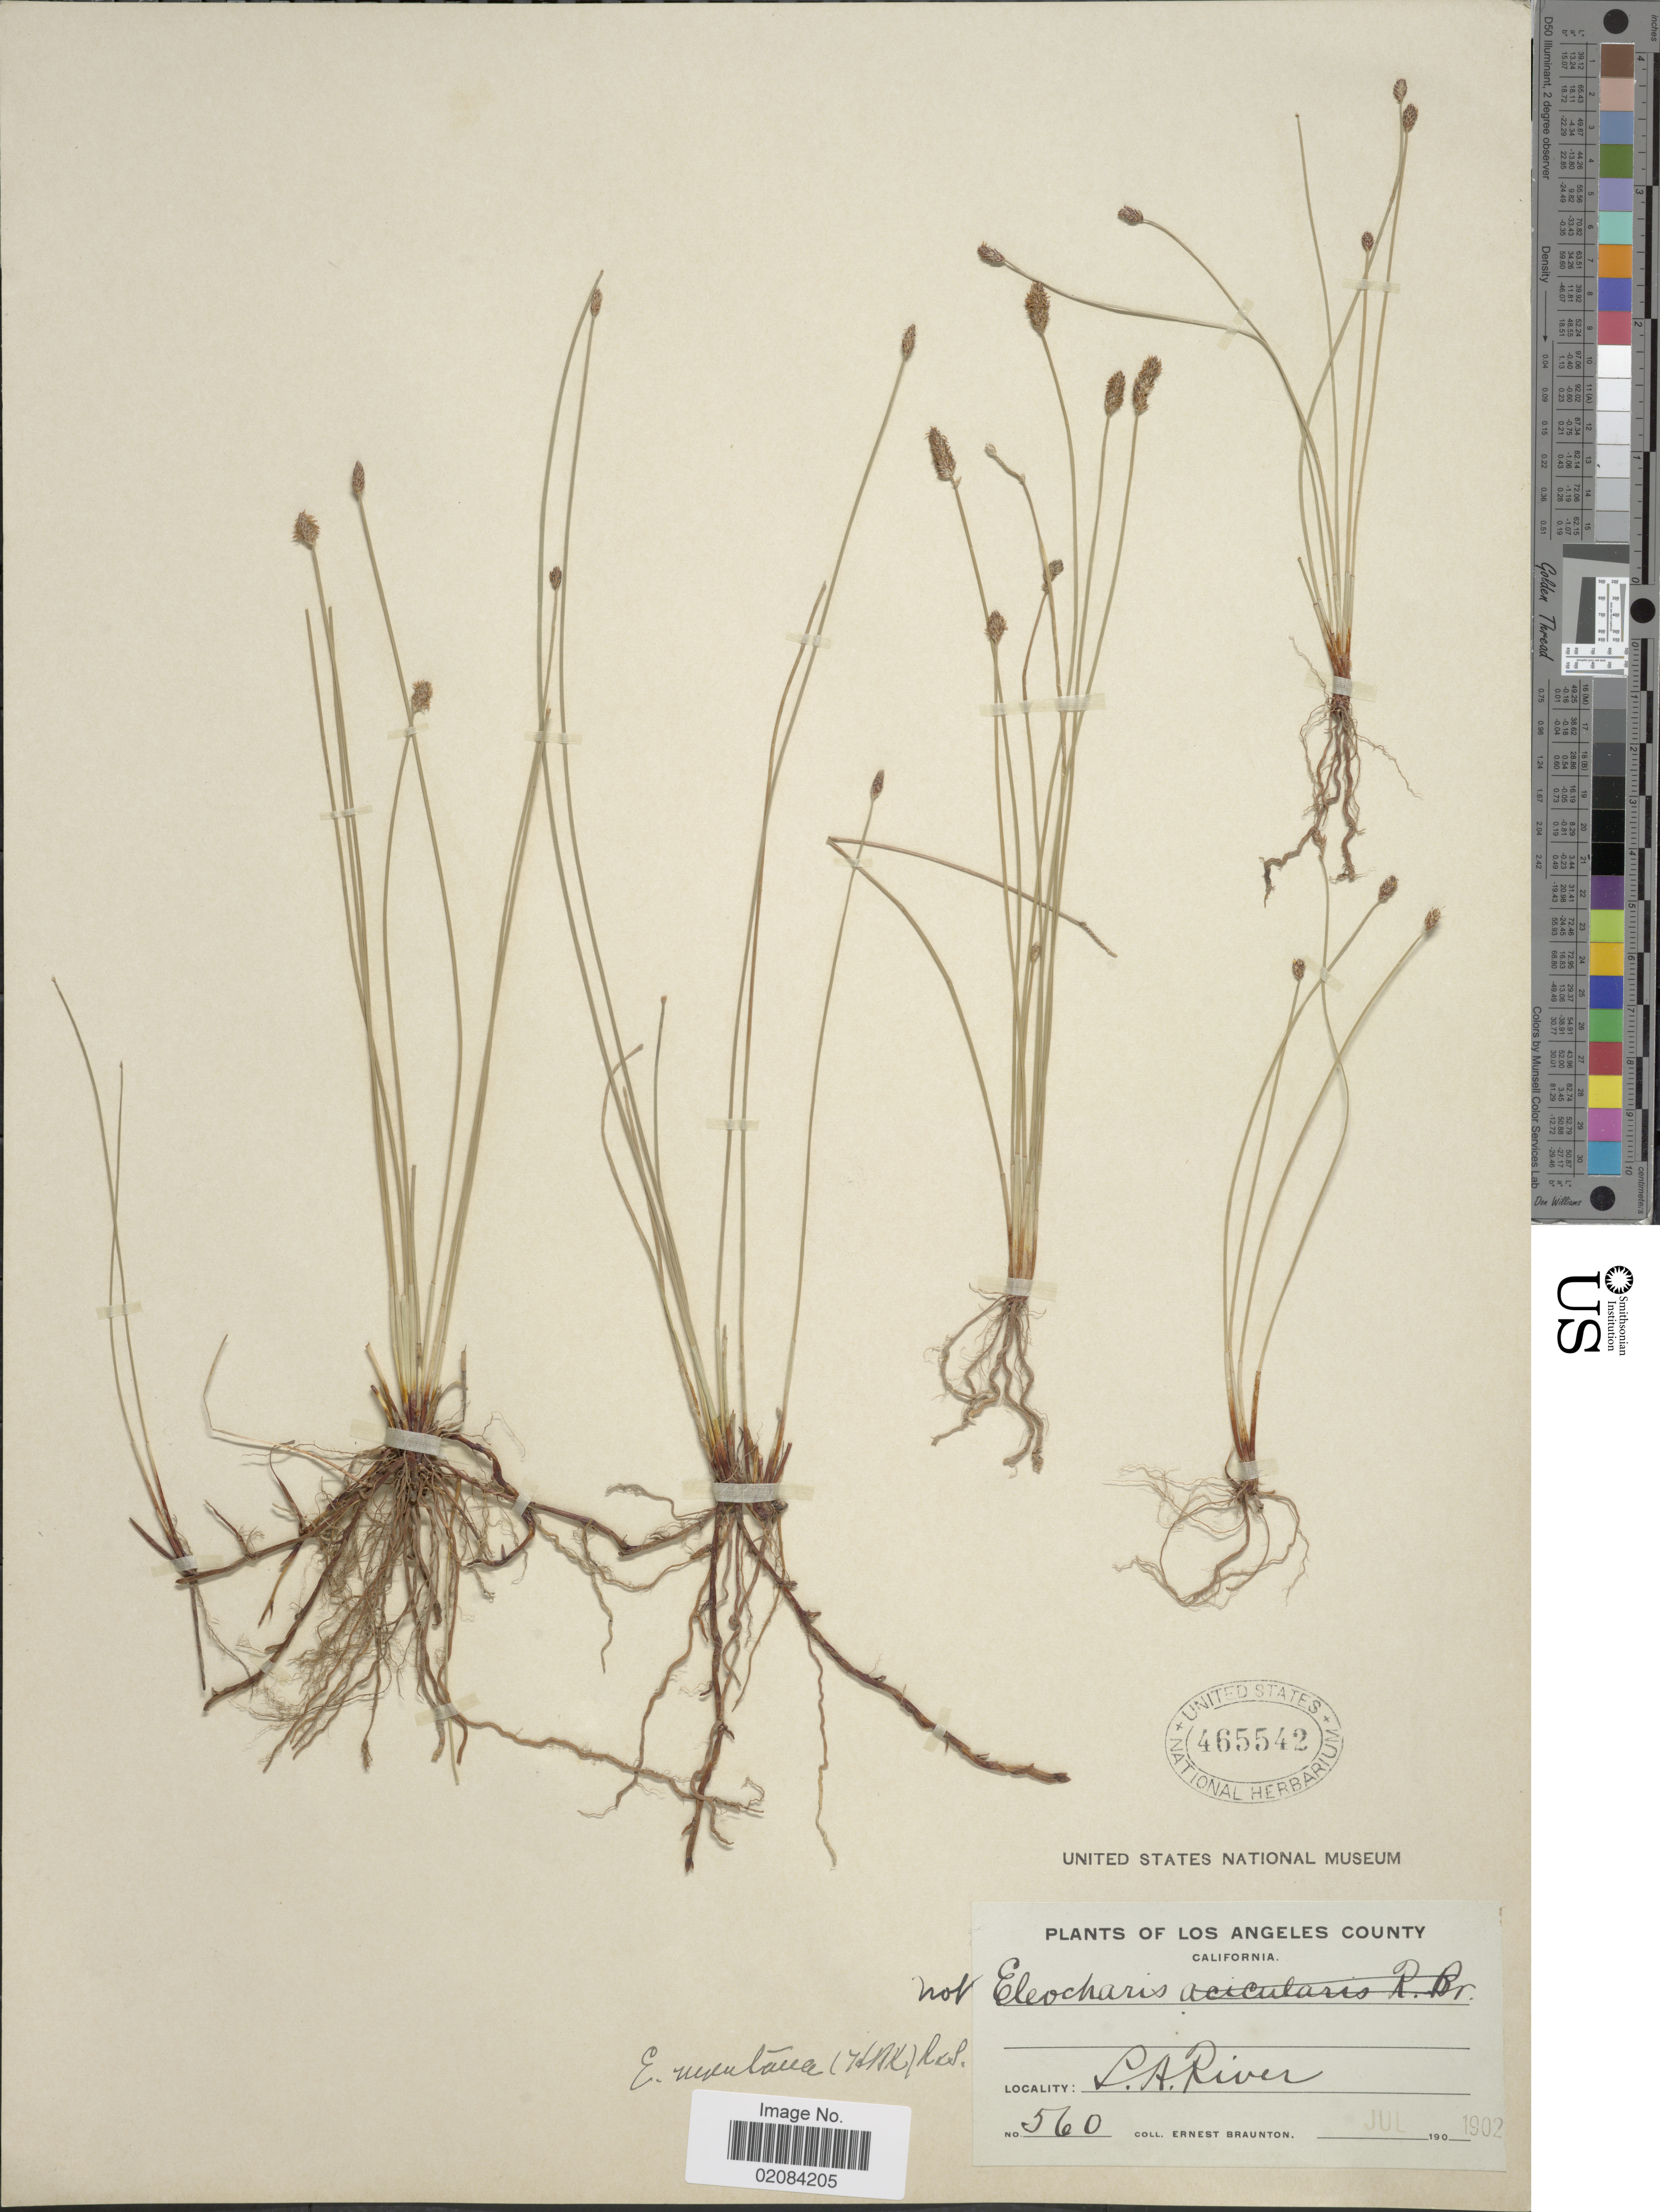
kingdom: Plantae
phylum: Tracheophyta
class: Liliopsida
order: Poales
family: Cyperaceae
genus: Eleocharis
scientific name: Eleocharis montevidensis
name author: Kunth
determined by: Strong, Mark T., (BOT), Smithsonian Institution - National Museum of Natural History (UNITED STATES)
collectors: E. Braunton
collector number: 560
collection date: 1902-07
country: United States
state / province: California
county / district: Los Angeles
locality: Los Angeles County, California. L.A. River.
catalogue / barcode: US 465542